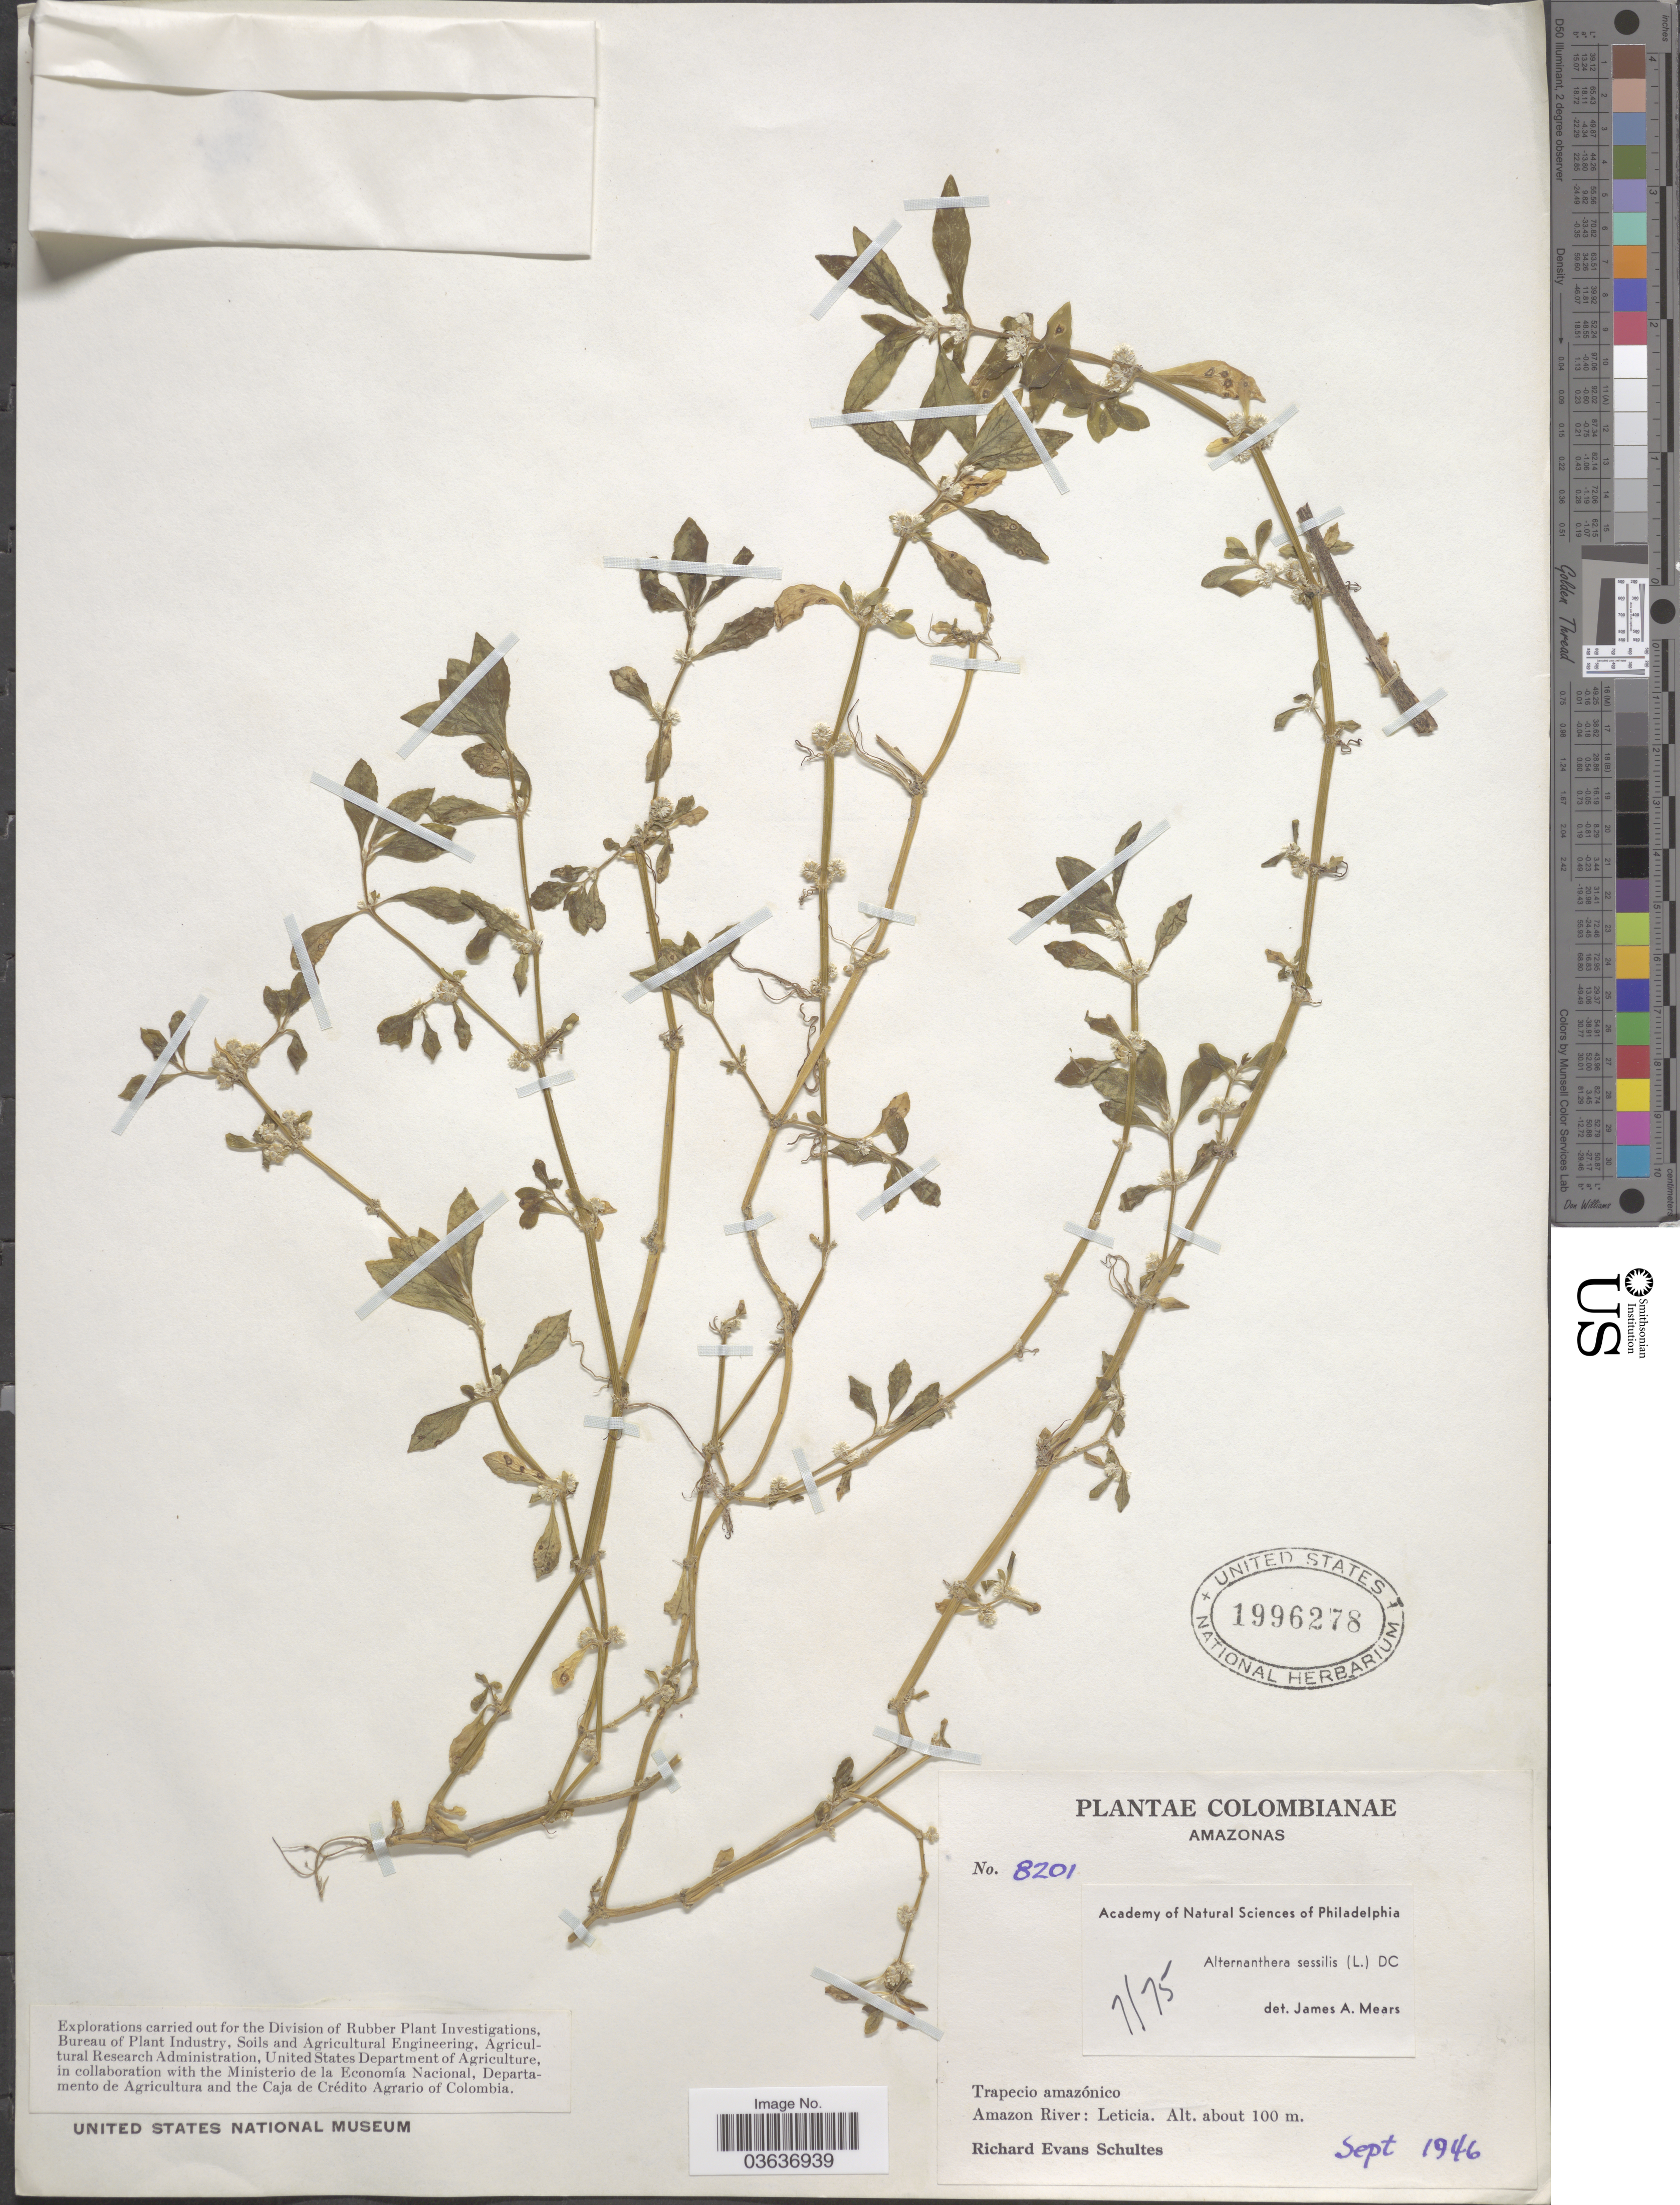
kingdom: Plantae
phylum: Tracheophyta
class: Magnoliopsida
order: Caryophyllales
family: Amaranthaceae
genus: Alternanthera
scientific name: Alternanthera sessilis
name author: (L.) DC.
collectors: R. E. Schultes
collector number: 8201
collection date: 1946-09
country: Colombia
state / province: Amazônas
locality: Trapecio amazónico. Amazon River: Leticia.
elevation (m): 100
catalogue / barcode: US 1996278